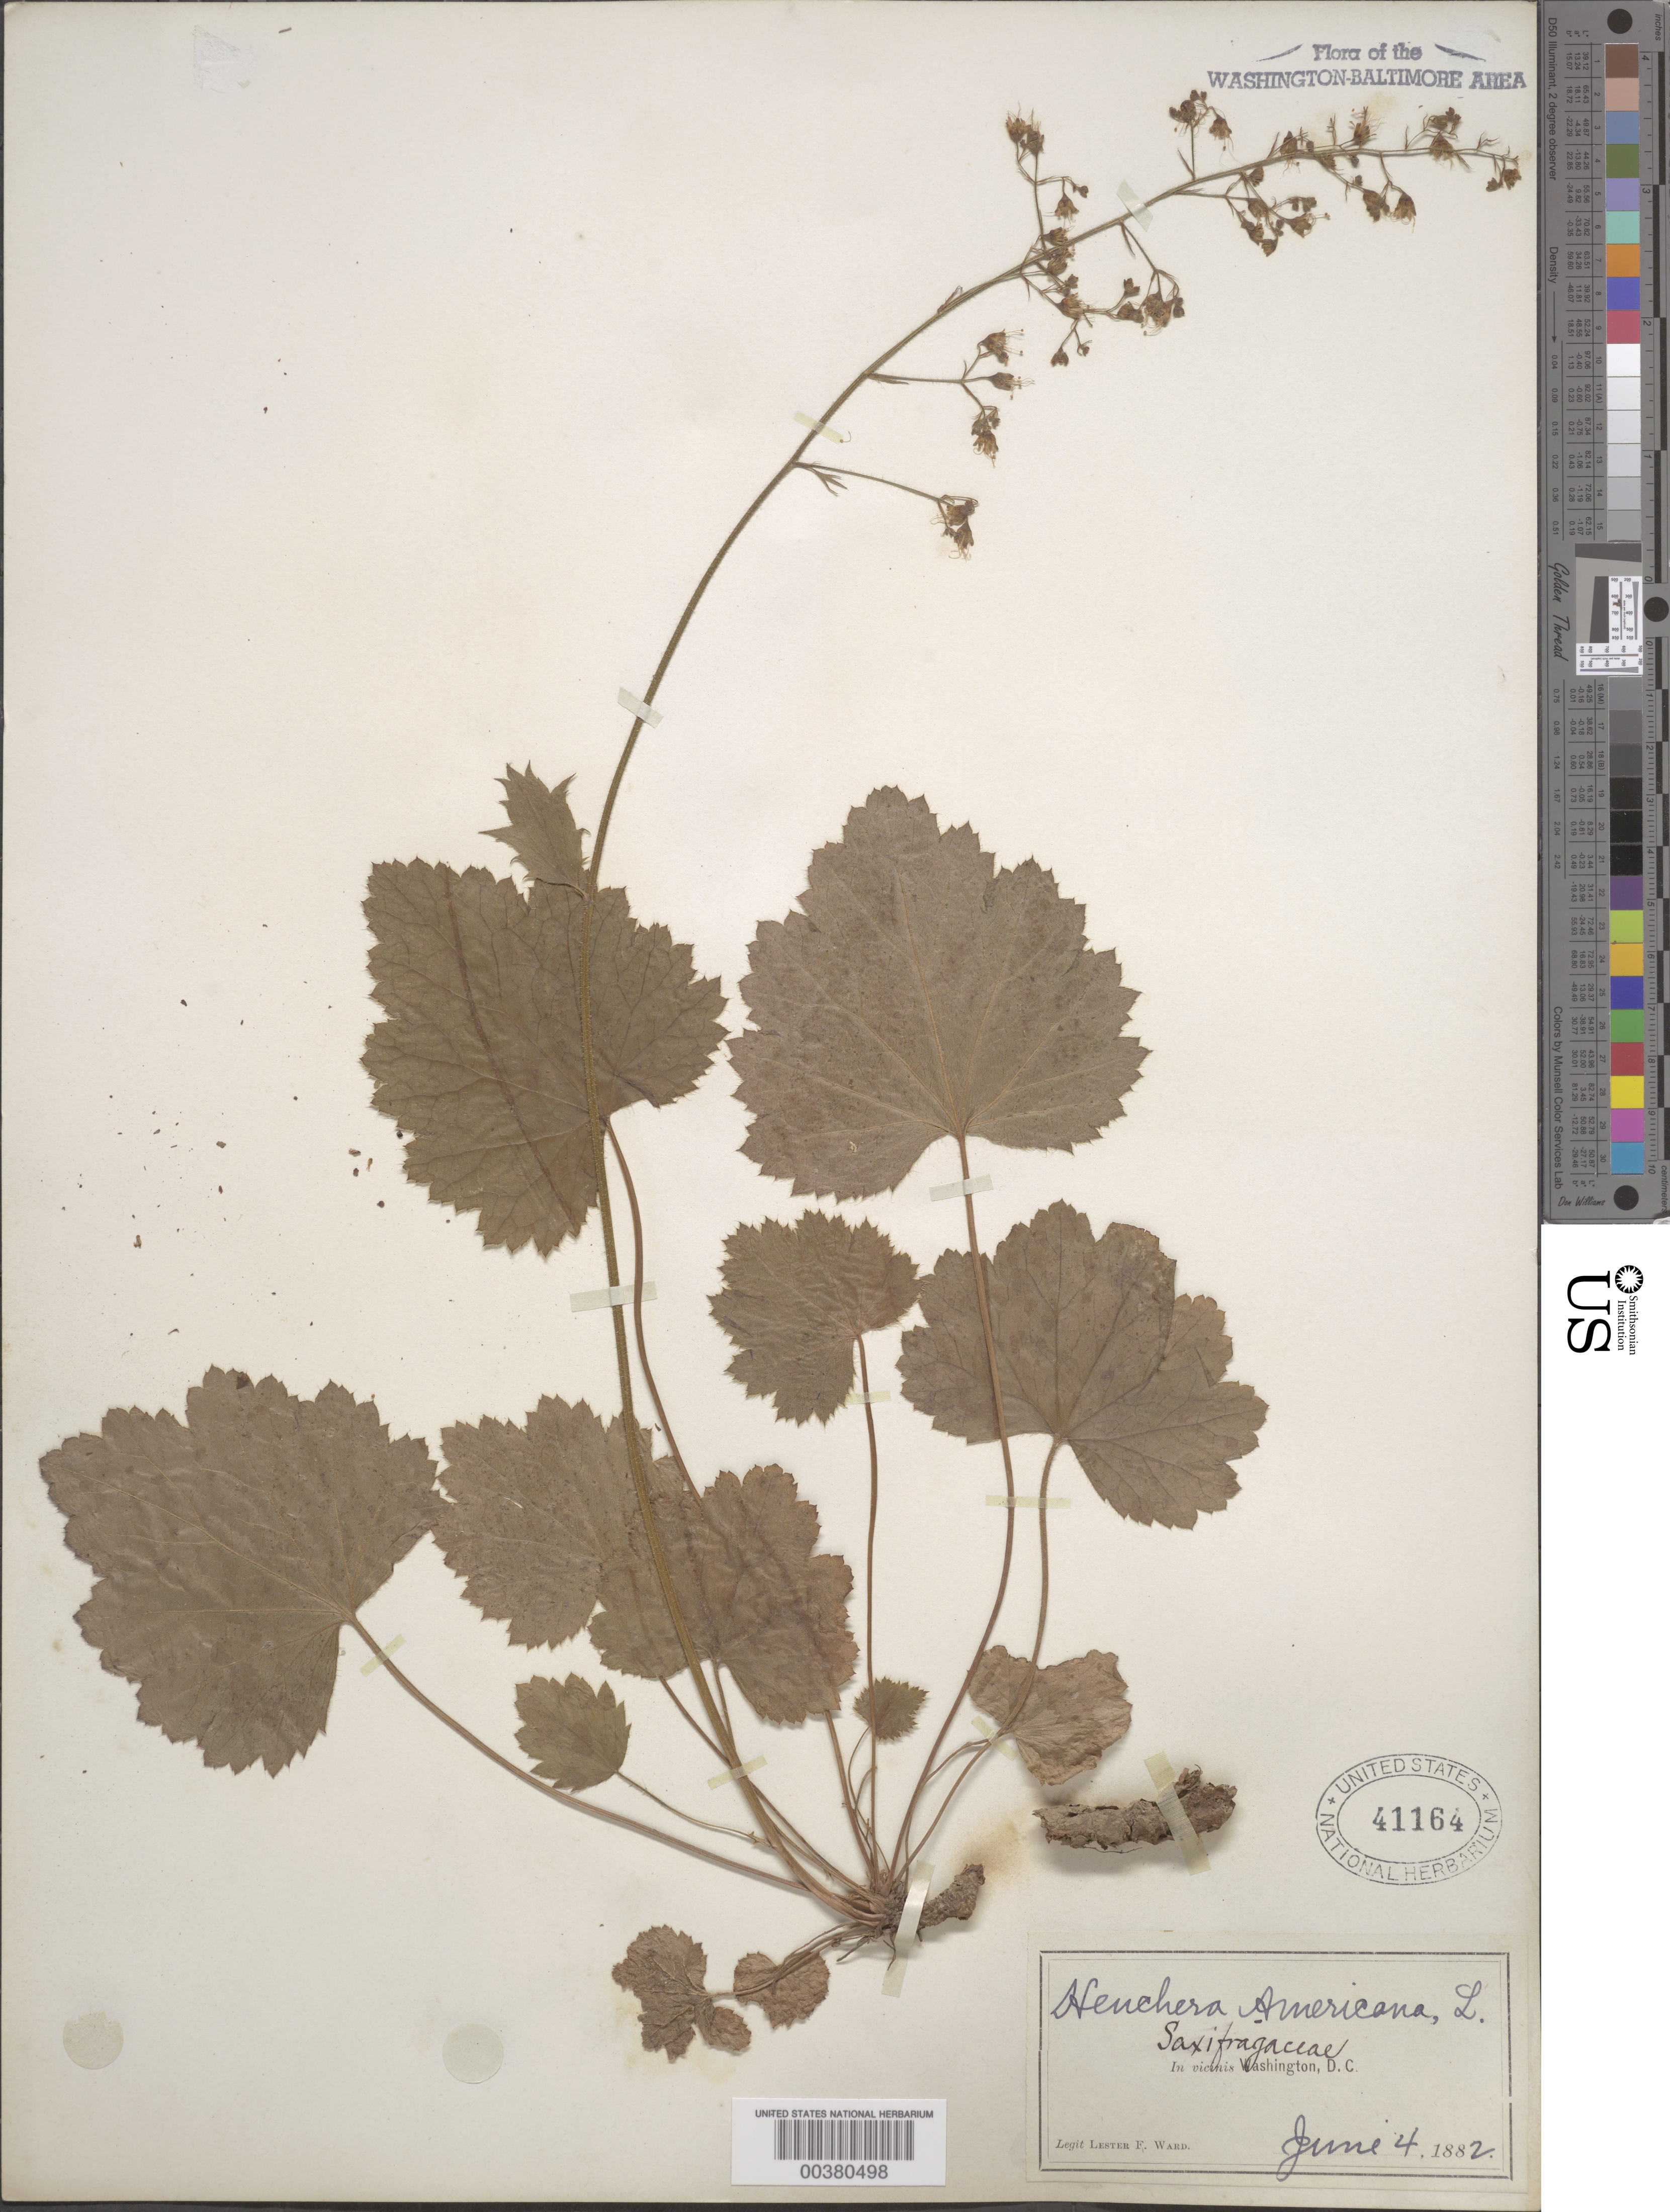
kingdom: Plantae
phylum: Tracheophyta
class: Magnoliopsida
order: Saxifragales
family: Saxifragaceae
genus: Heuchera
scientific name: Heuchera americana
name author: L.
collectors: L. F. Ward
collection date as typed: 04 Jun 1882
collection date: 1882-06-04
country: United States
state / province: District of Columbia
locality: Washington DC area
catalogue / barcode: US 41164